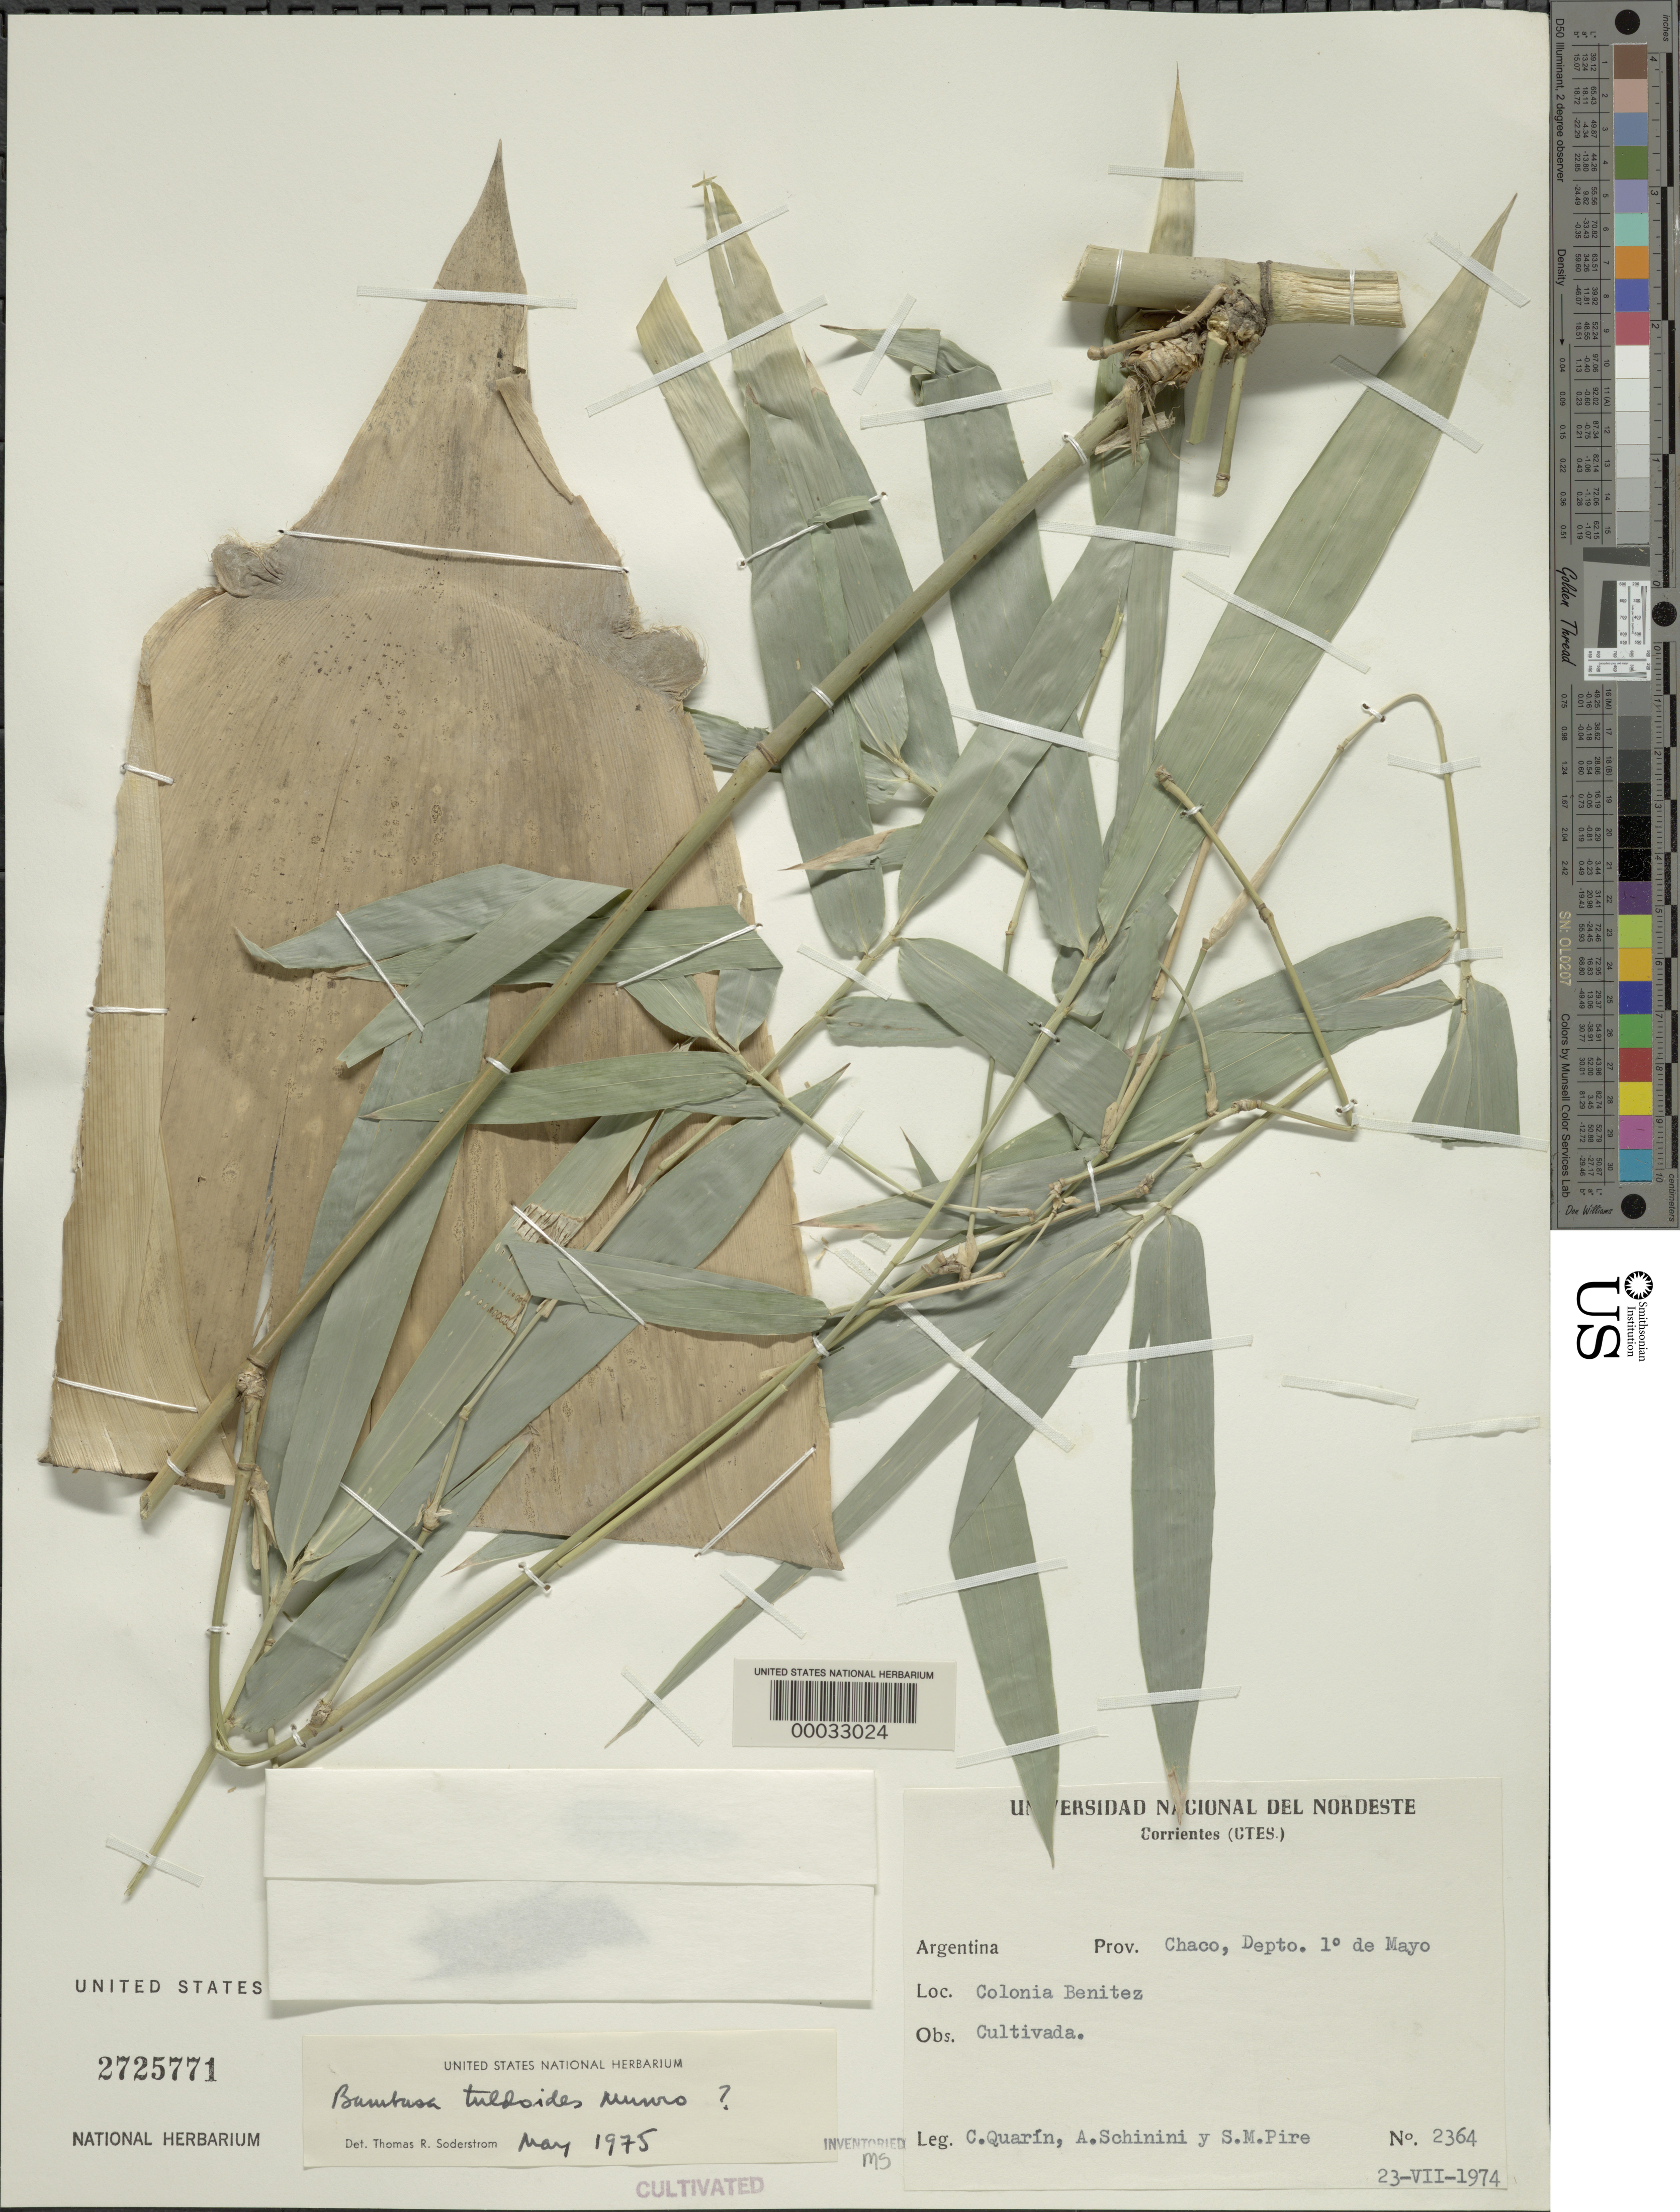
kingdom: Plantae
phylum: Tracheophyta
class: Liliopsida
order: Poales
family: Poaceae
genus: Bambusa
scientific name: Bambusa tuldoides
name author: Munro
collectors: C. Quarin, A. Schinini & S. Pire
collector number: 2364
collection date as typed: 23 Jul 1974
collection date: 1974-07-23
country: Argentina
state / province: Chaco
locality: Colonia Benitez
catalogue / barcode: US 2725771